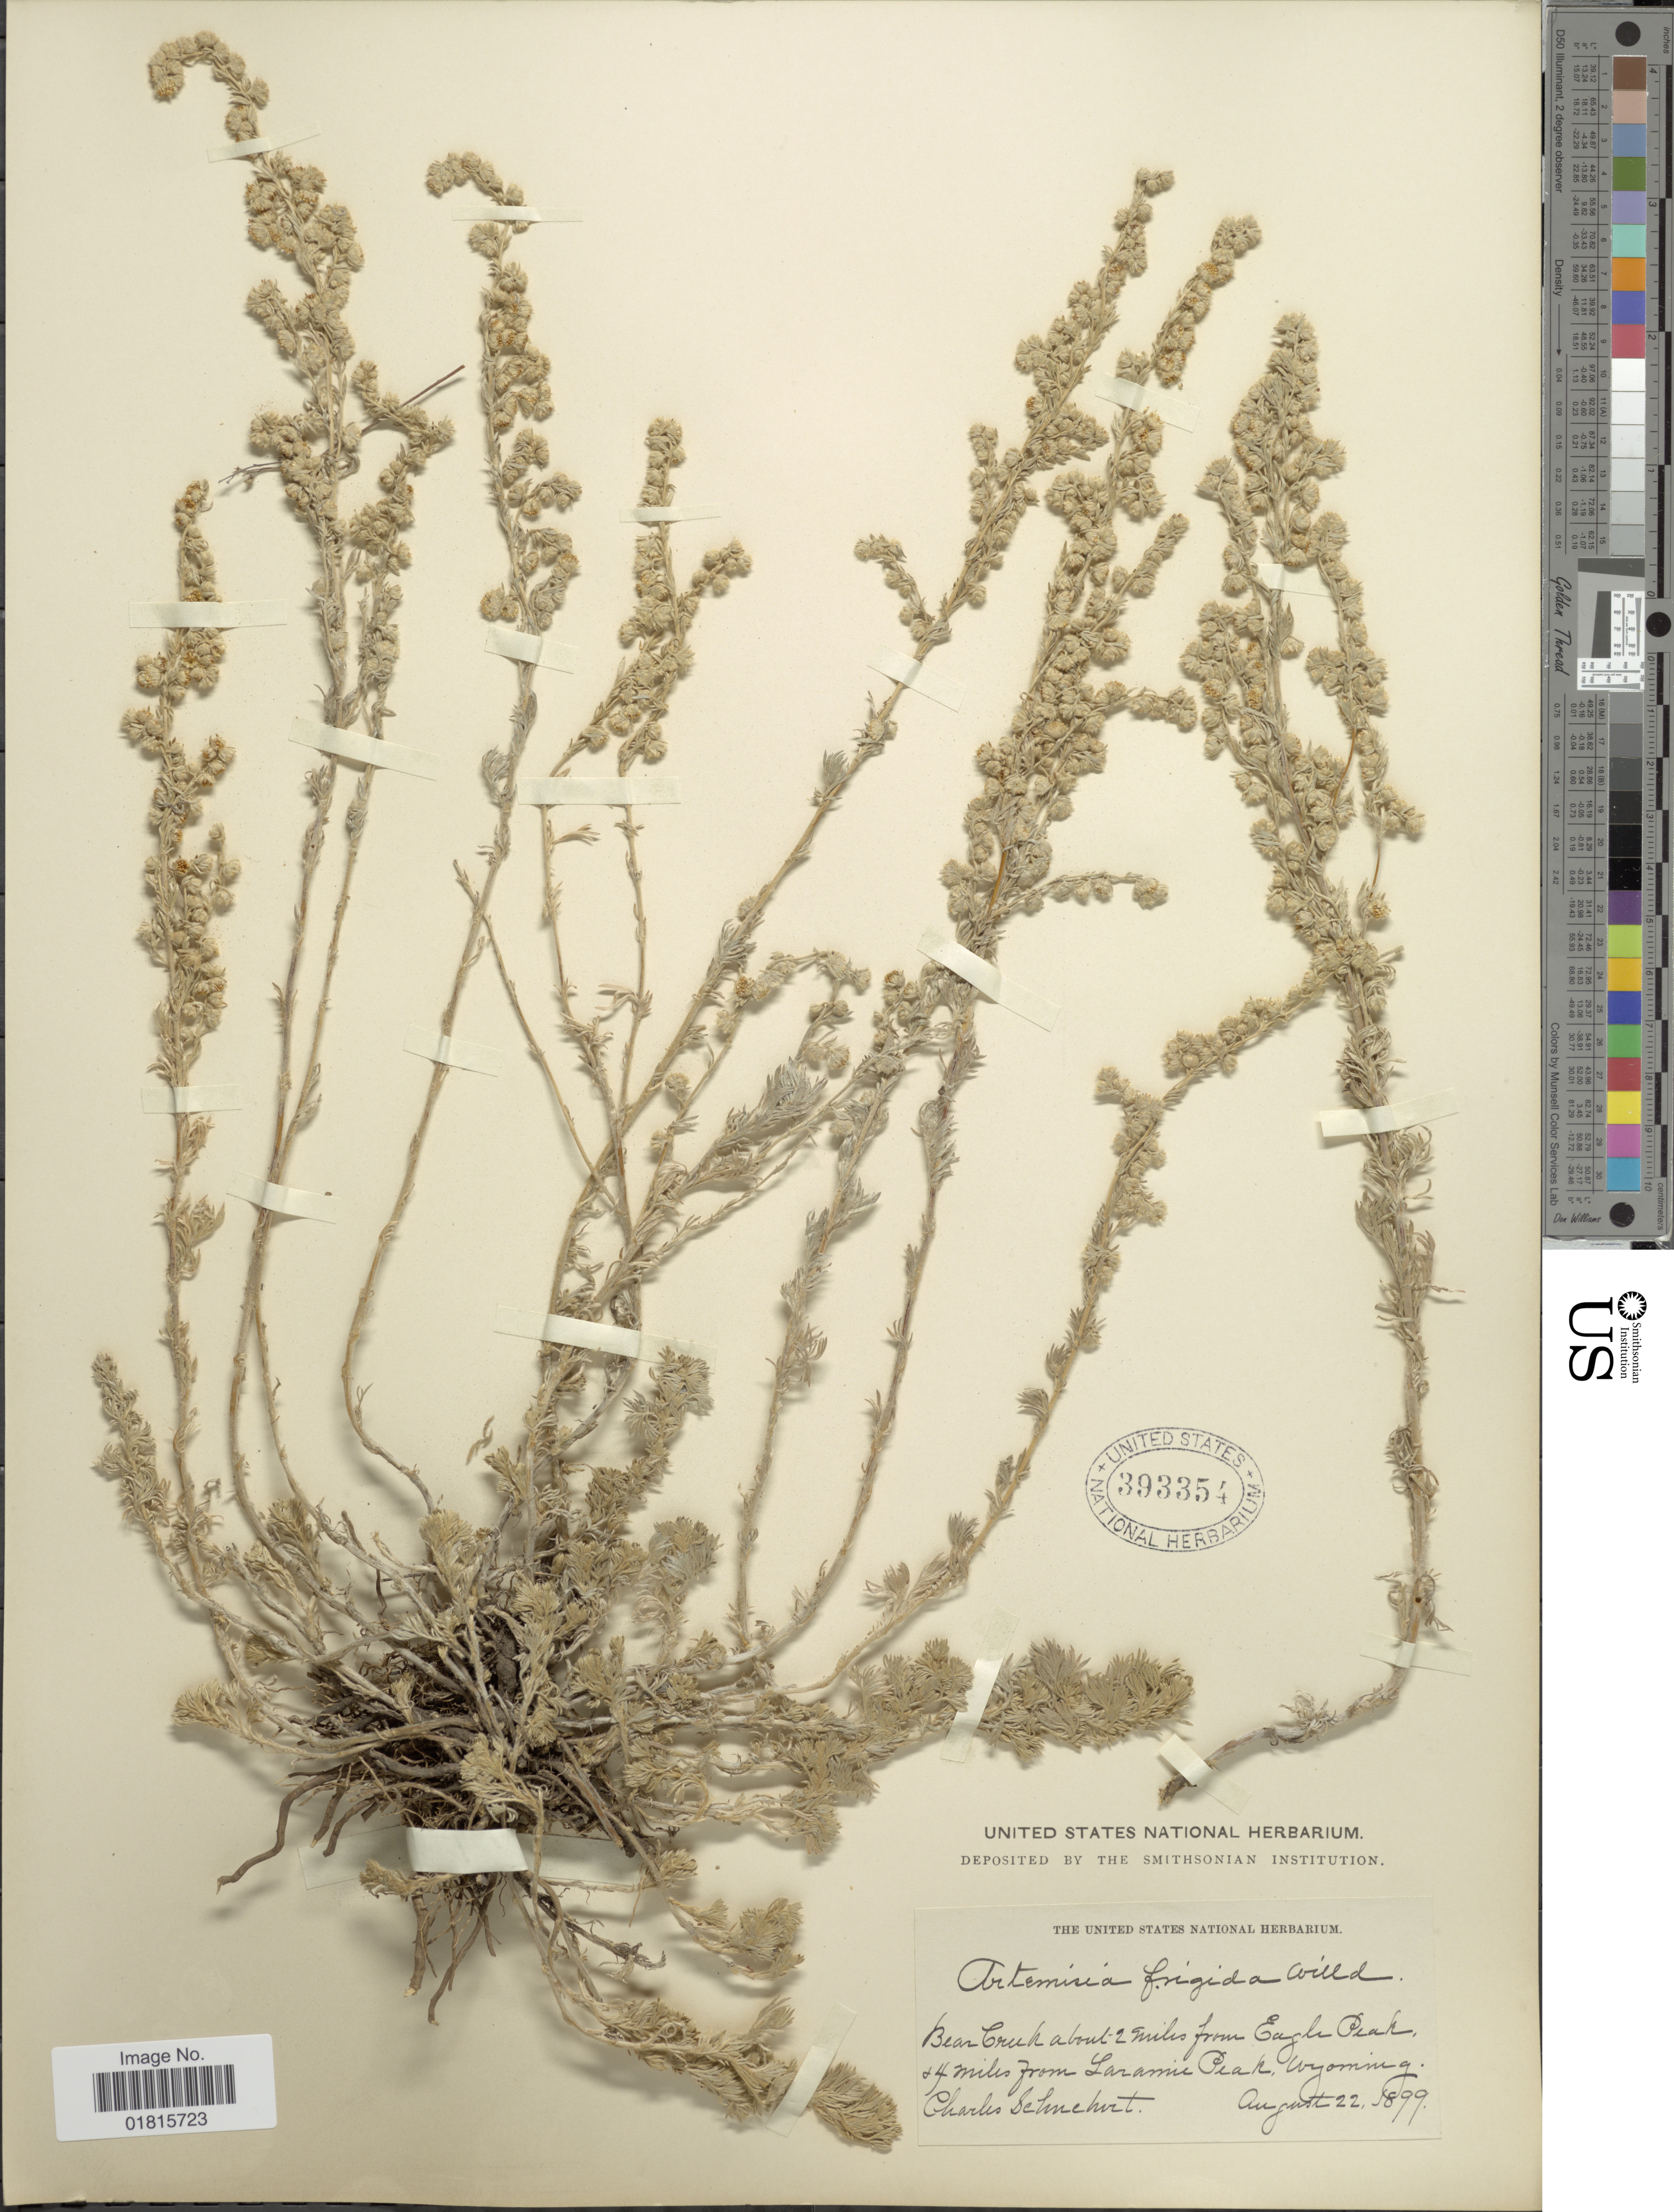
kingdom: Plantae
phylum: Tracheophyta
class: Magnoliopsida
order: Asterales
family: Asteraceae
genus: Artemisia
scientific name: Artemisia frigida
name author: Willd.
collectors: C. Schuchert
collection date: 1899-08-22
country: United States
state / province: Wyoming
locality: Bear Creek about 2 miles from Eagle Peak, & 4 miles from Laramie Peak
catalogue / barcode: US 393354